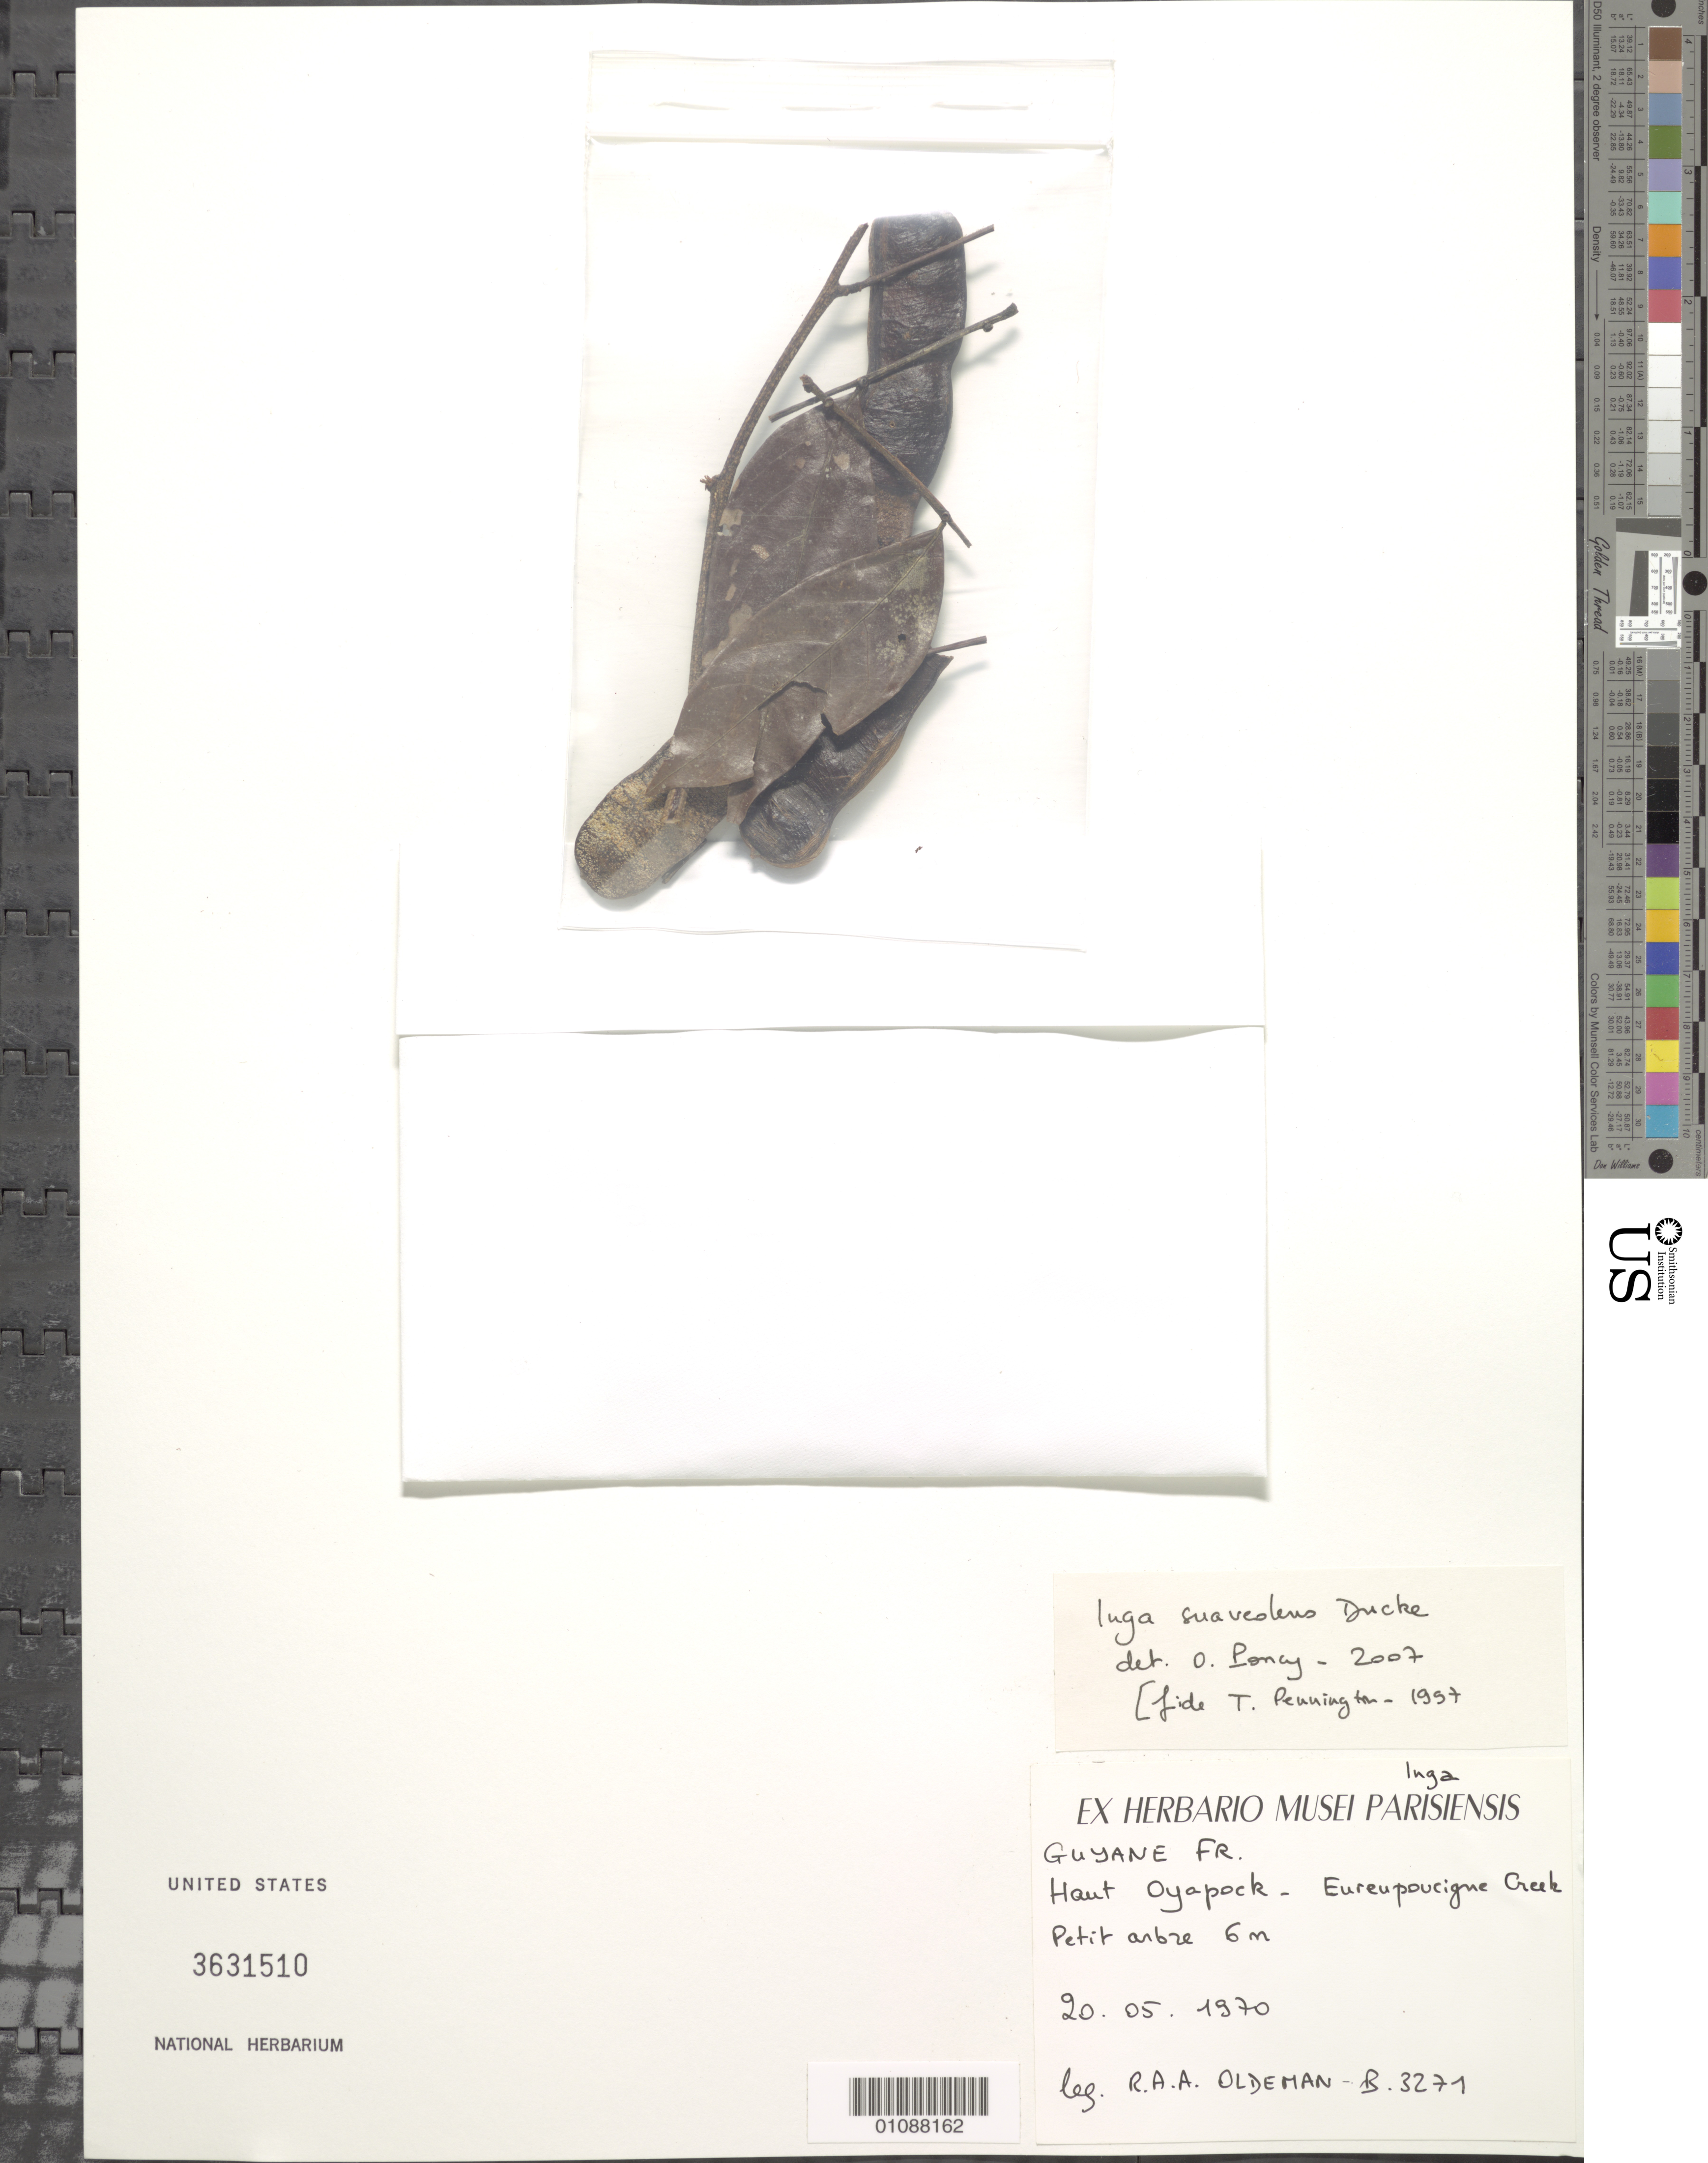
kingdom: Plantae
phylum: Tracheophyta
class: Magnoliopsida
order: Fabales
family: Fabaceae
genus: Inga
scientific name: Inga suaveolens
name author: Ducke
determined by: Poncy, O.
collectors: R. Oldeman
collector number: B 3271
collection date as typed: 20-May-70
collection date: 1970-05-20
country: French Guiana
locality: Haut Oyapock, Eureupoucigne Creek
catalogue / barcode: US 3631510